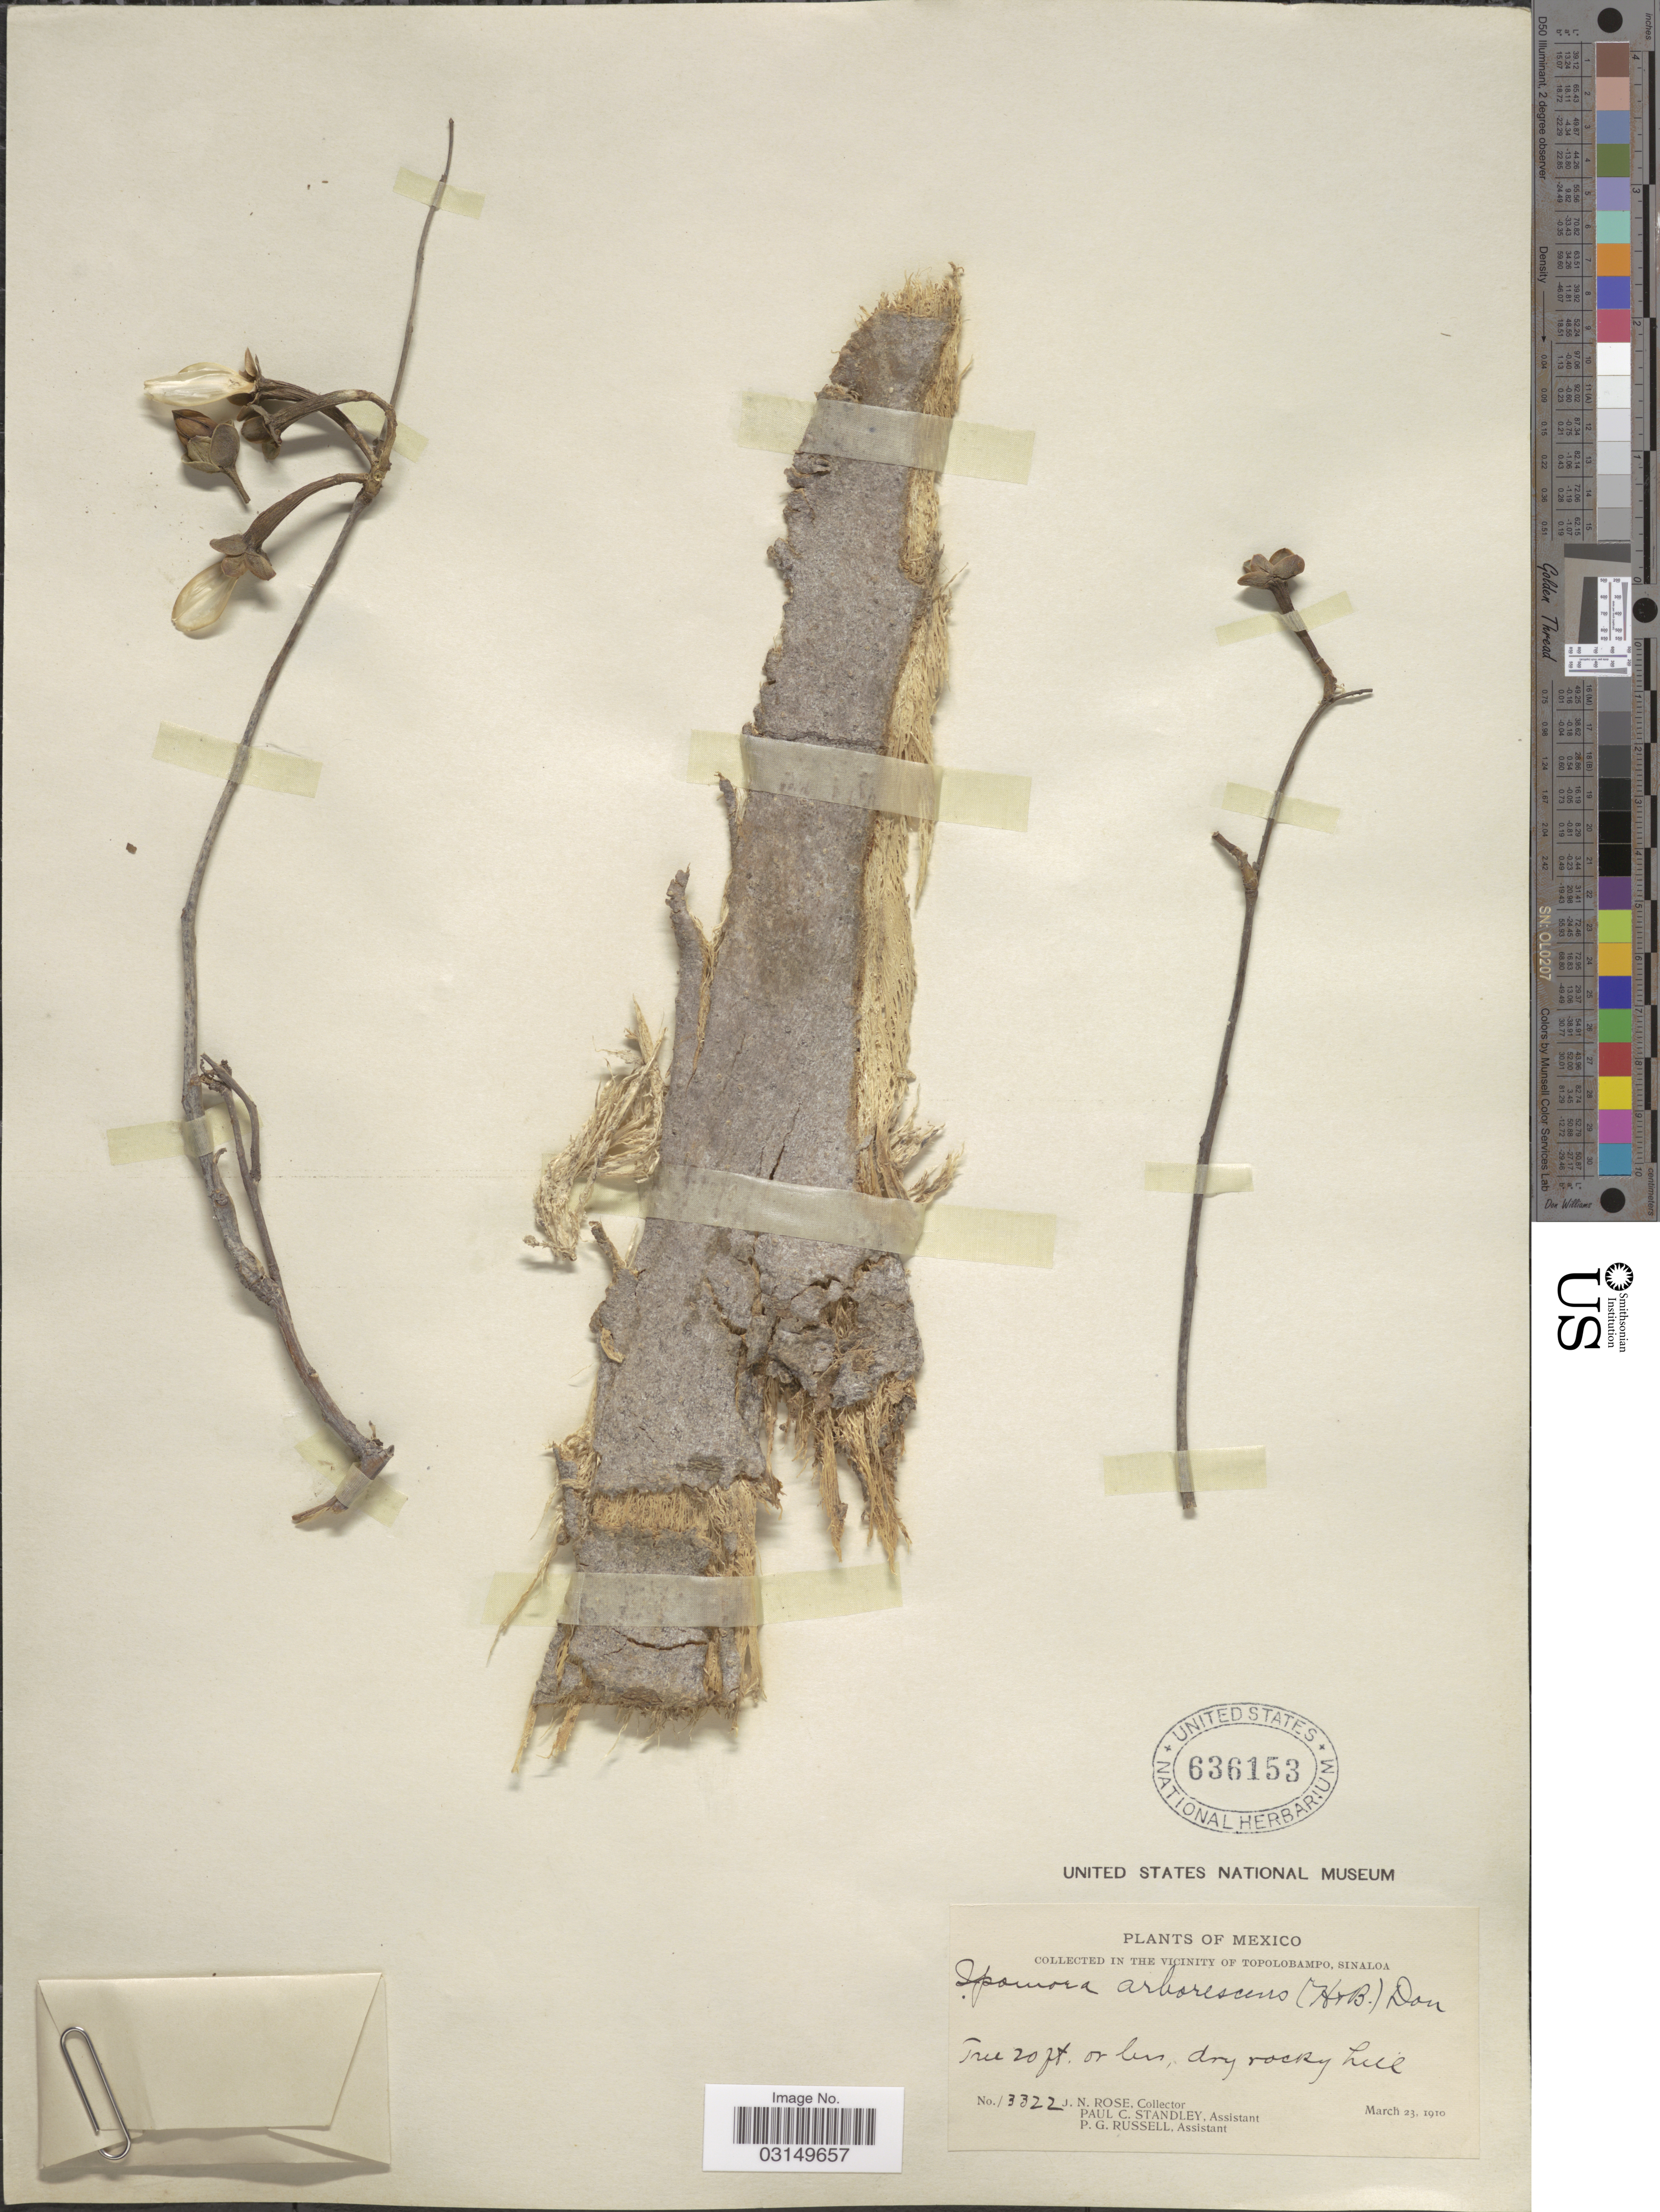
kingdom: Plantae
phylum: Tracheophyta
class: Magnoliopsida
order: Solanales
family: Convolvulaceae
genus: Ipomoea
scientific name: Ipomoea arborescens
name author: (Humb. & Bonpl. ex Willd.) G. Don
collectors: J. N. Rose, P. C. Standley & P. G. Russell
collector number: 13322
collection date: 1910-03-23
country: Mexico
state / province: Sinaloa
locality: In the vicinity of Topolobampo.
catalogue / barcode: US 636153